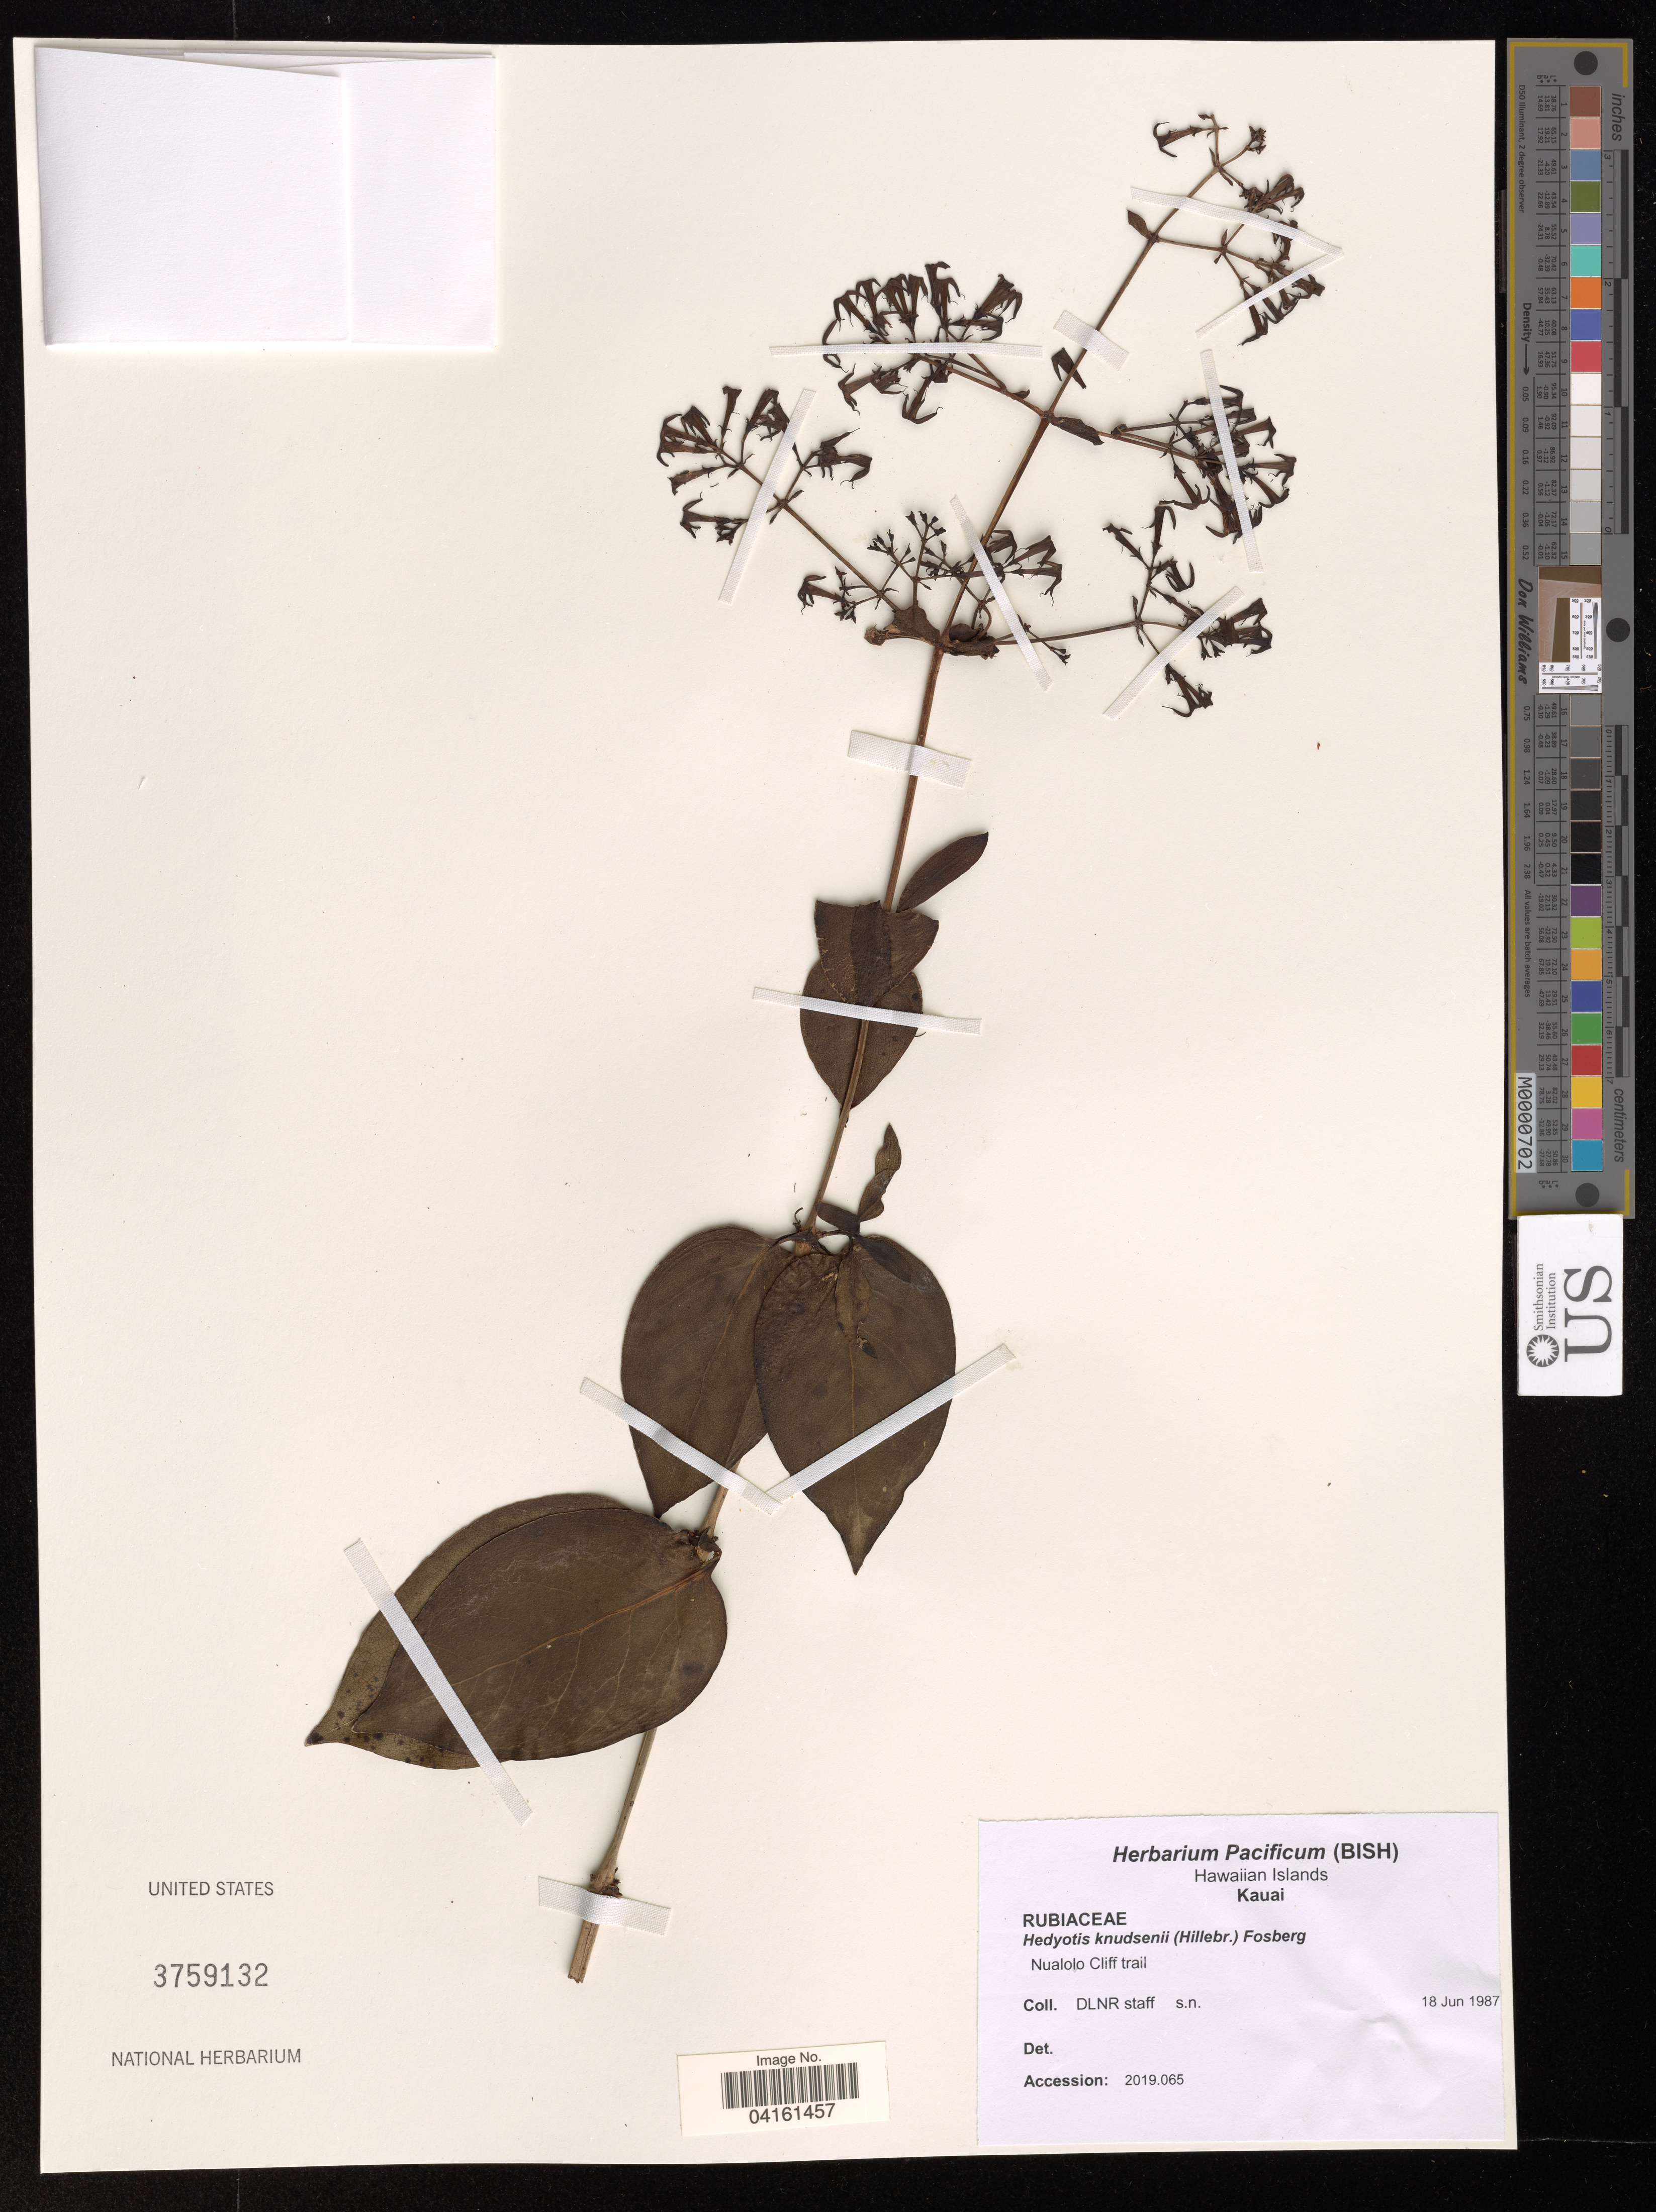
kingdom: Plantae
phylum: Tracheophyta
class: Magnoliopsida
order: Gentianales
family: Rubiaceae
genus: Kadua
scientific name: Kadua knudsenii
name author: Hillebr.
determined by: Wagner, W. L., (BOT), Smithsonian Institution - National Museum of Natural History (UNITED STATES)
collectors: D. DLNR staff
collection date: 1987-06-18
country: United States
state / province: Hawaii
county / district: Kauai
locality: Hawaiian Islands. Kauai. Nualolo Cliff trail.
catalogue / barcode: US 3759132